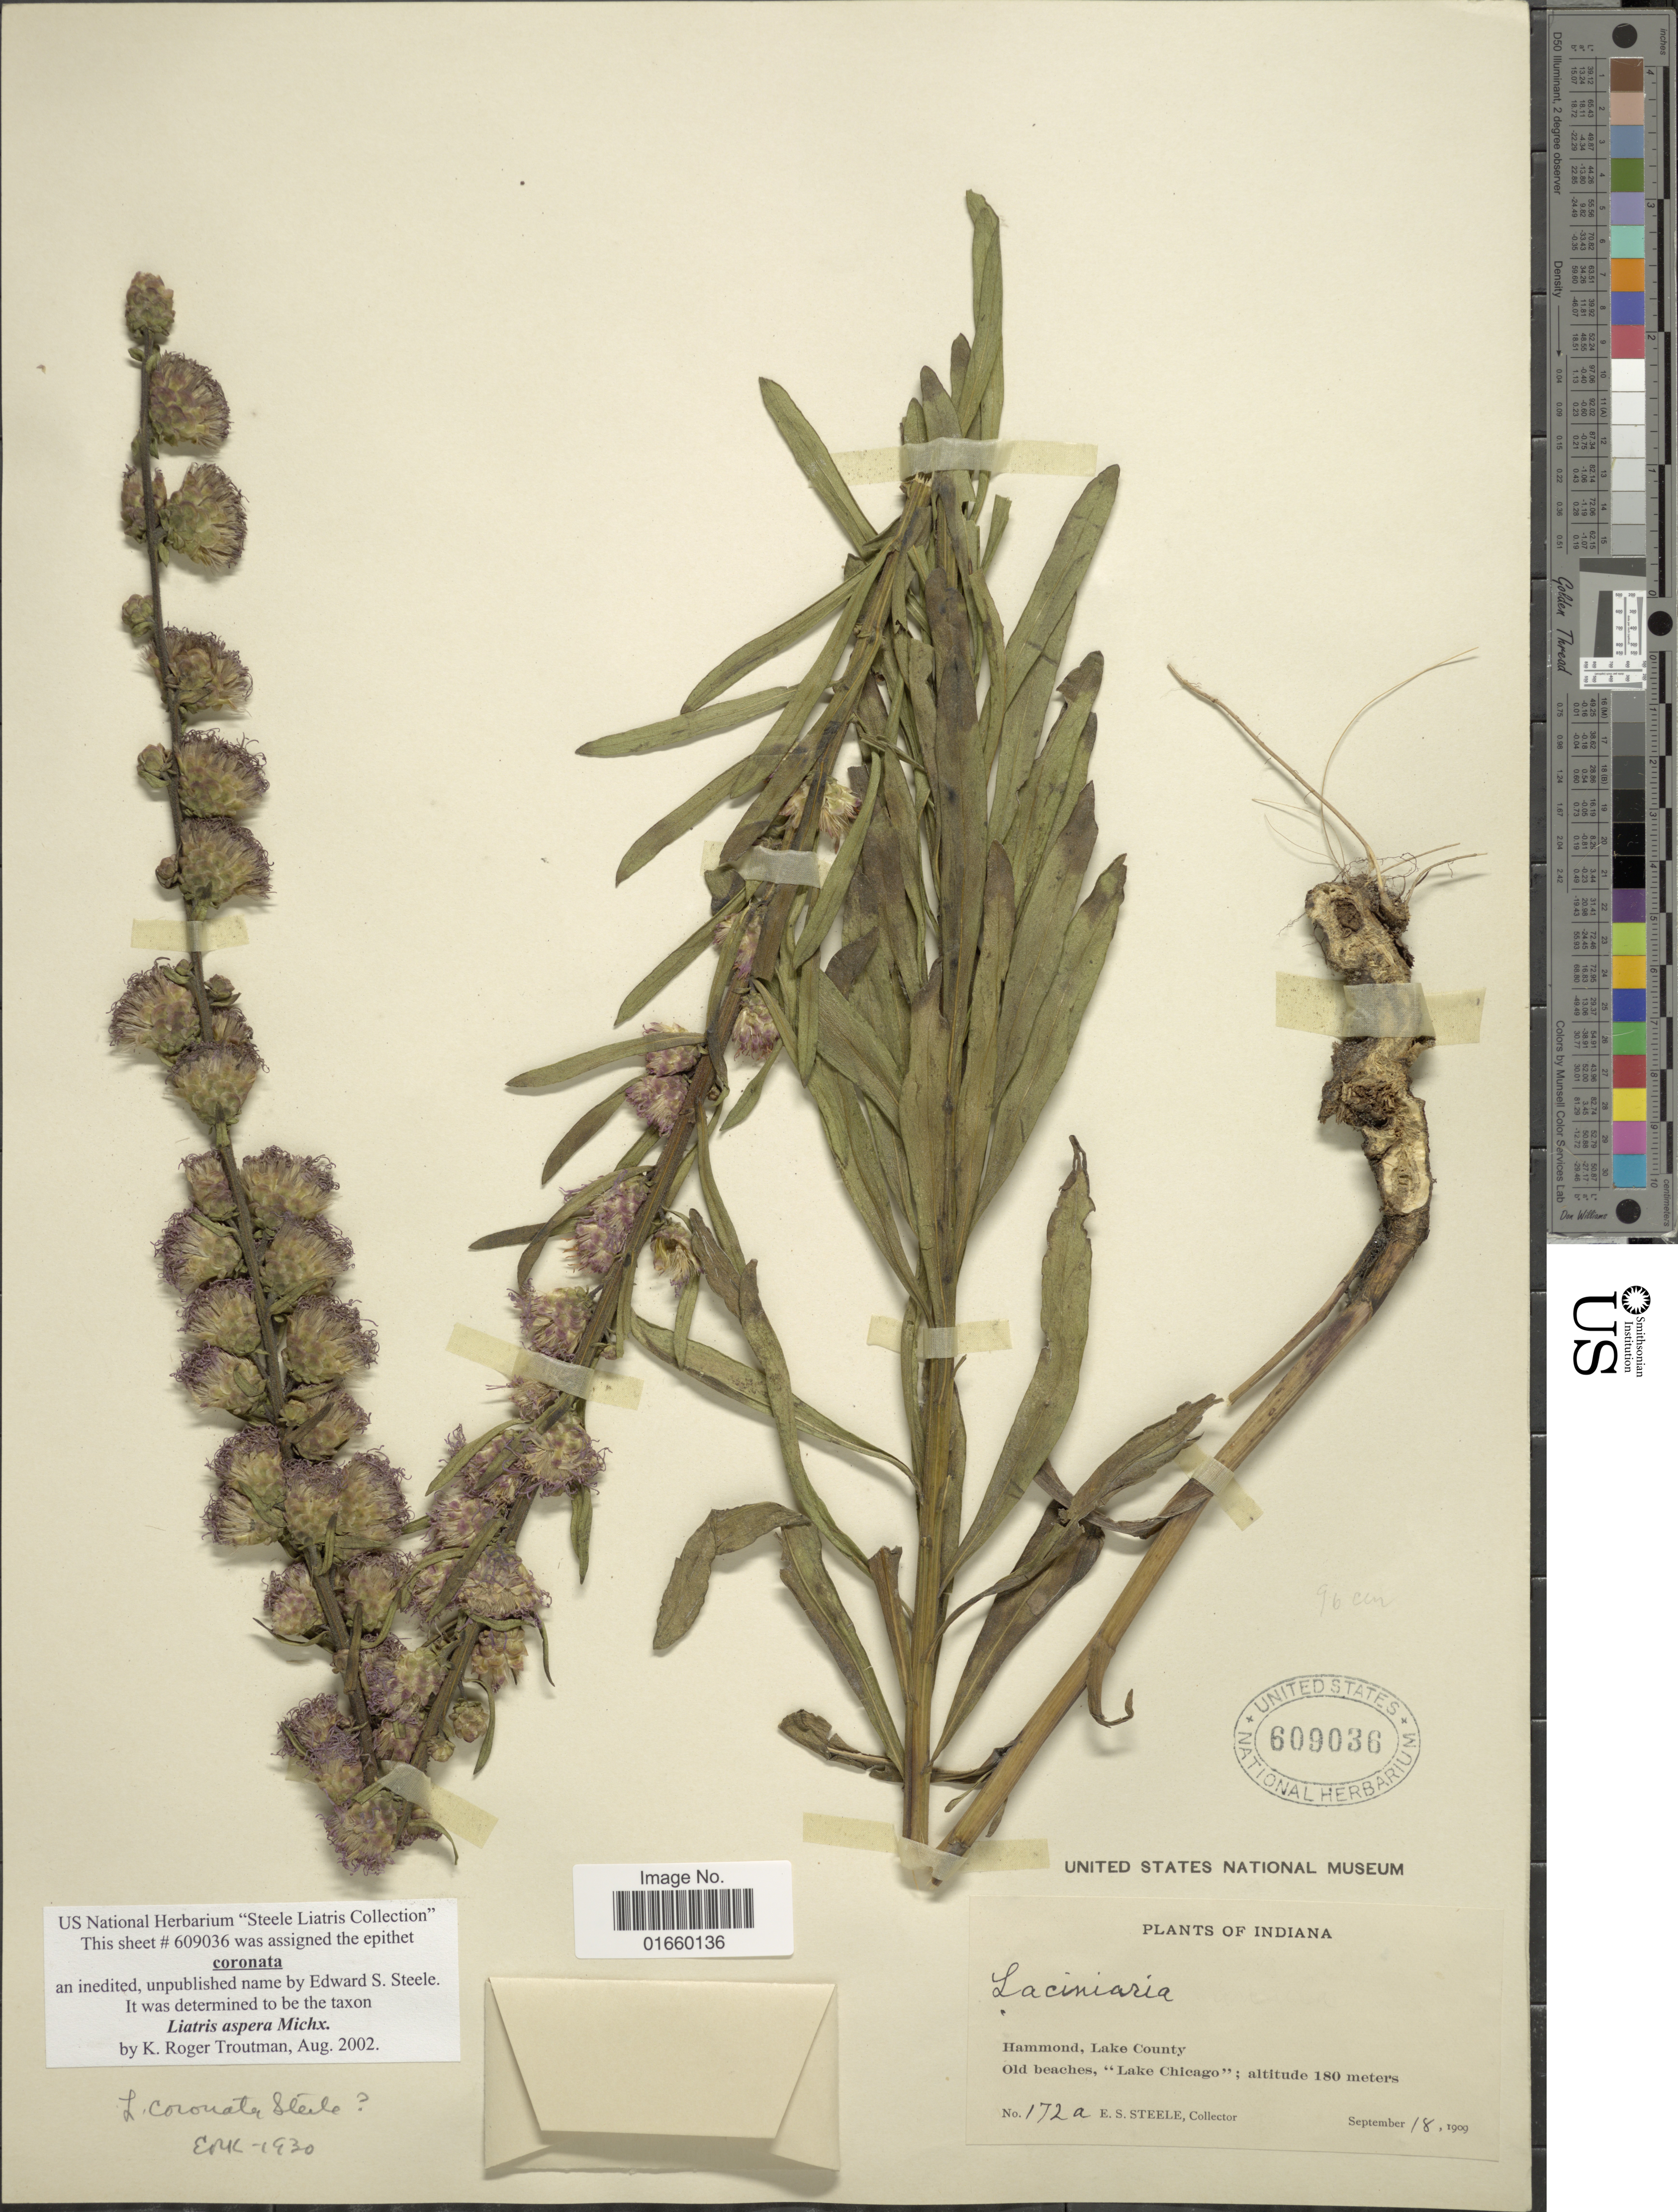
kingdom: Plantae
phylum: Tracheophyta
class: Magnoliopsida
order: Asterales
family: Asteraceae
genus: Liatris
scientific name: Liatris aspera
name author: Michx.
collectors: E. Steele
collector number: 172a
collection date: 1909-09-18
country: United States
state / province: Indiana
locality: Hammond, Lake County, Old beaches, "Lake Chicago"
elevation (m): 180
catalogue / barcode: US 609036